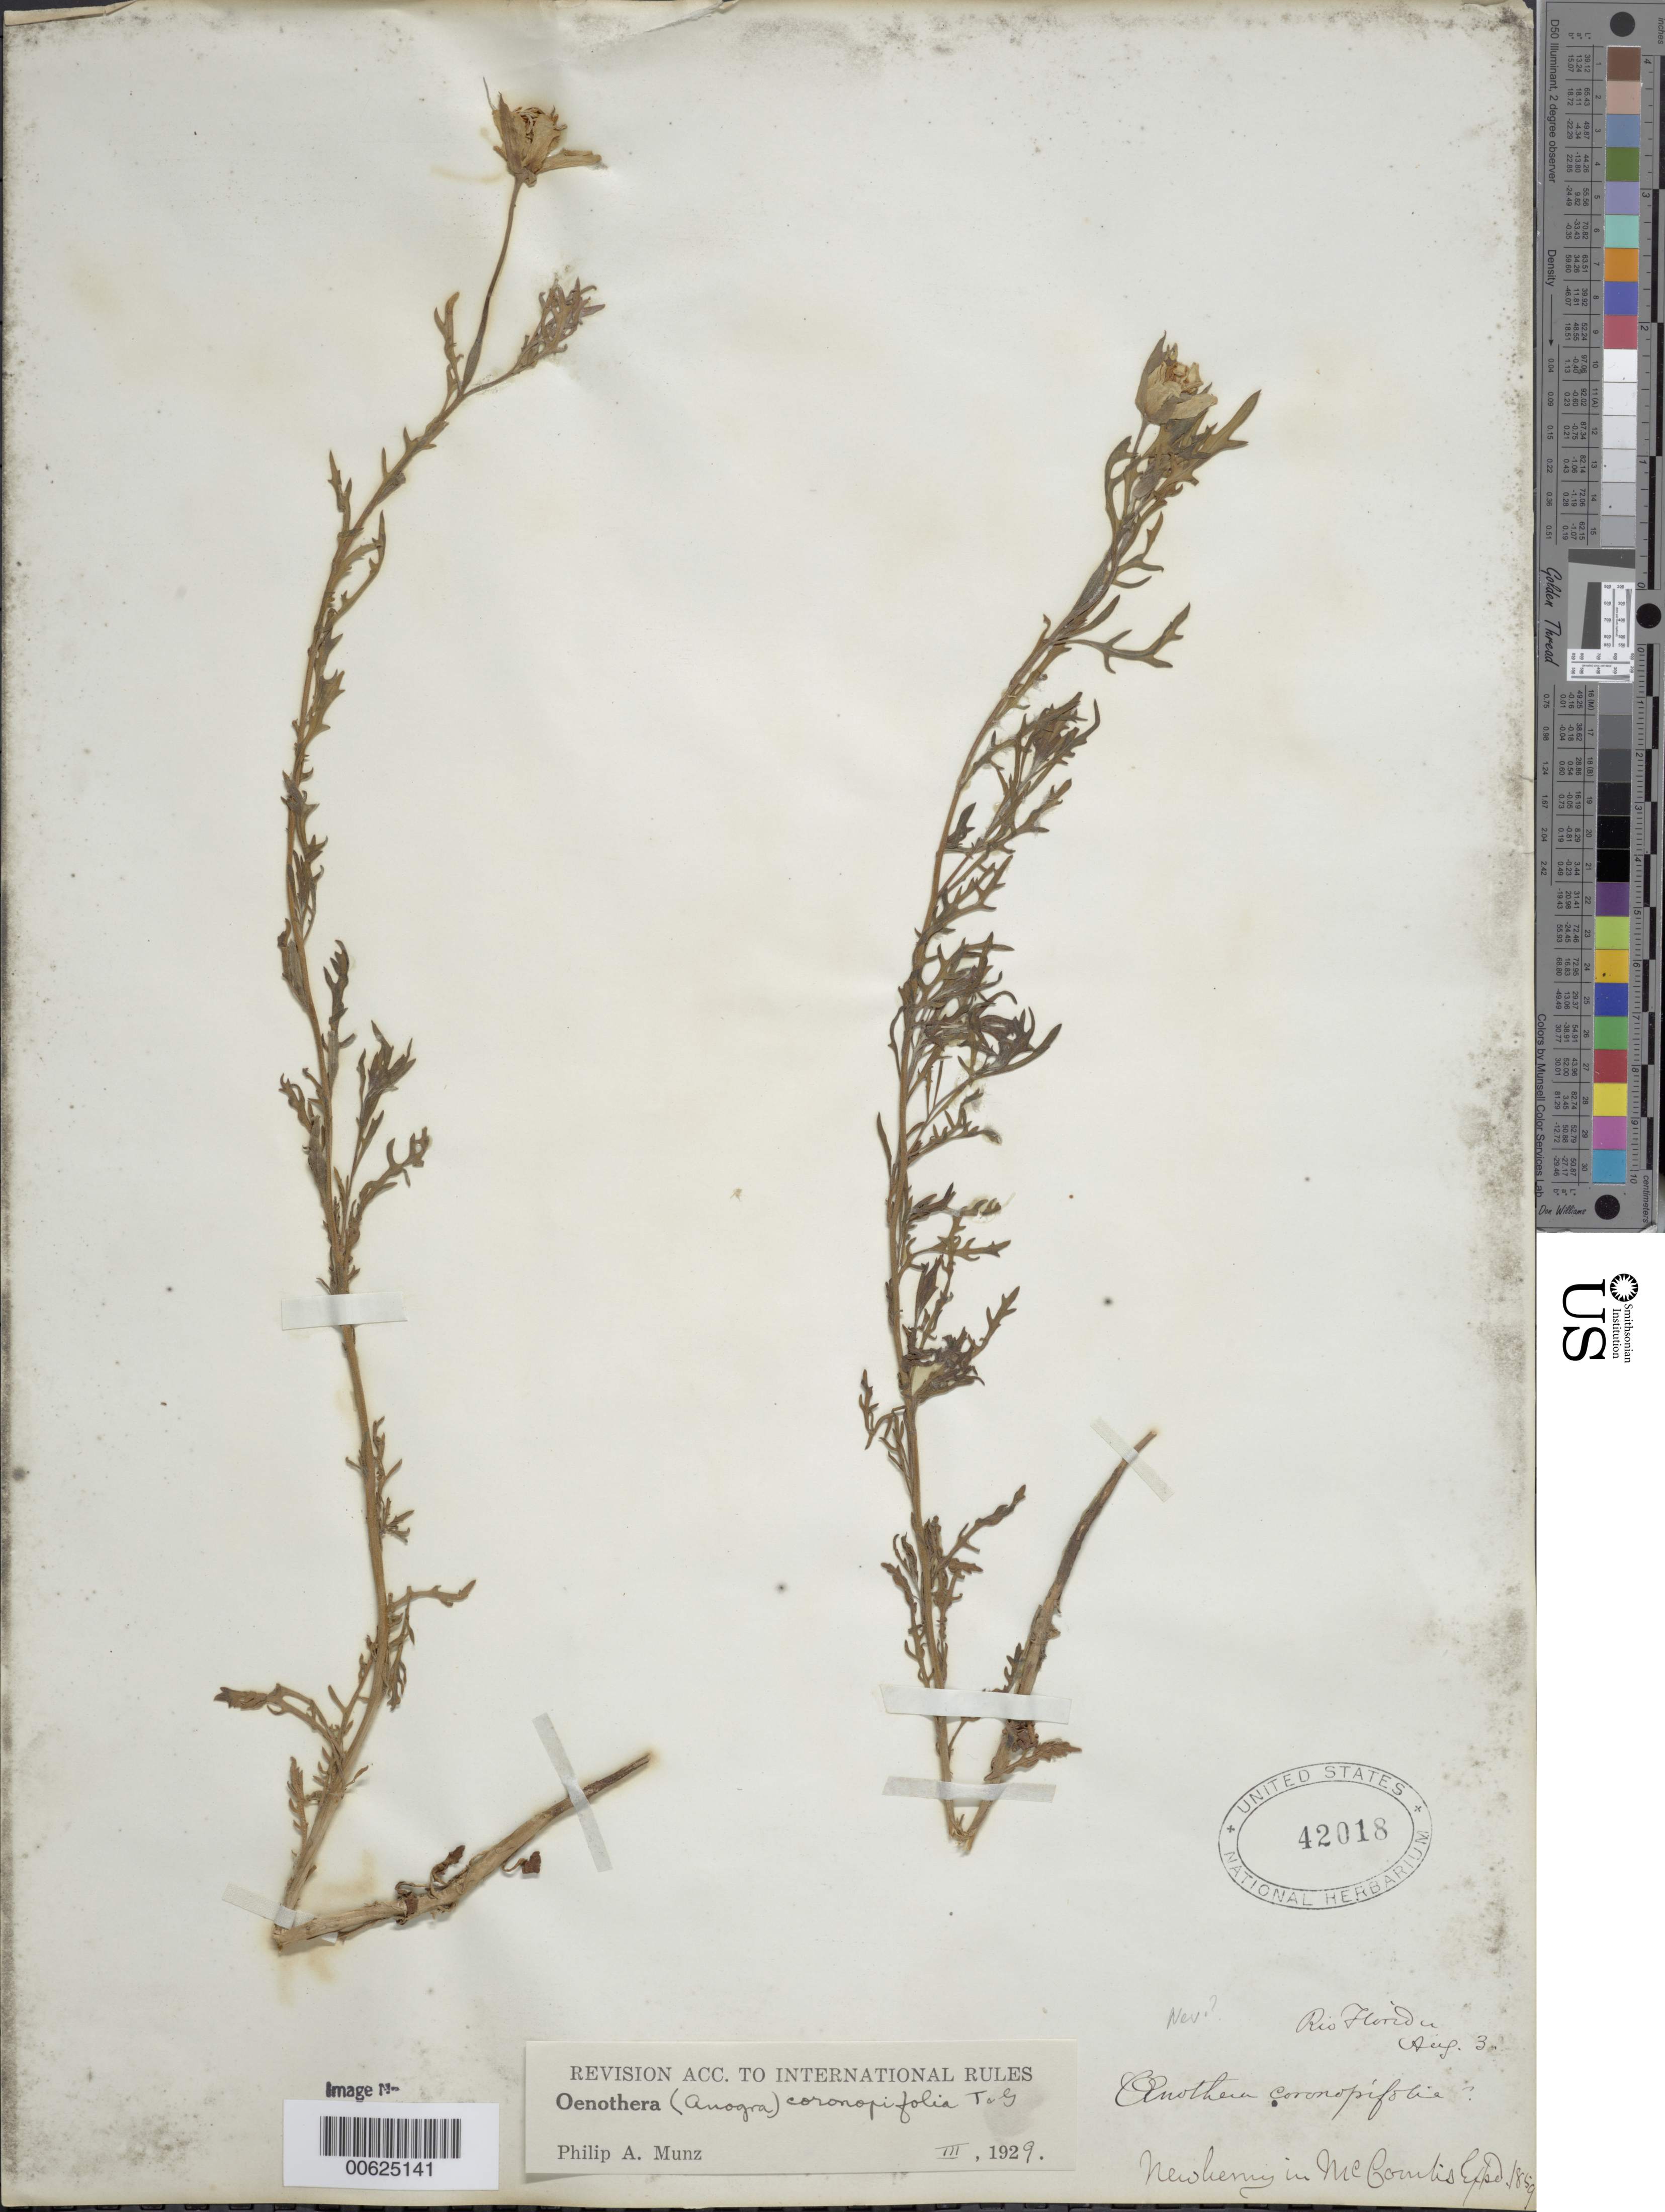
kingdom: Plantae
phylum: Tracheophyta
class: Magnoliopsida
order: Myrtales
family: Onagraceae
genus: Oenothera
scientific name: Oenothera coronopifolia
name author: Torr. & A. Gray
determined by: Munz, Philip A.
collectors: J. S. Newberry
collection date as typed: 30 Aug 1859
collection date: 1859-08-30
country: United States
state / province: Nevada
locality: McCombs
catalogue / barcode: US 42018